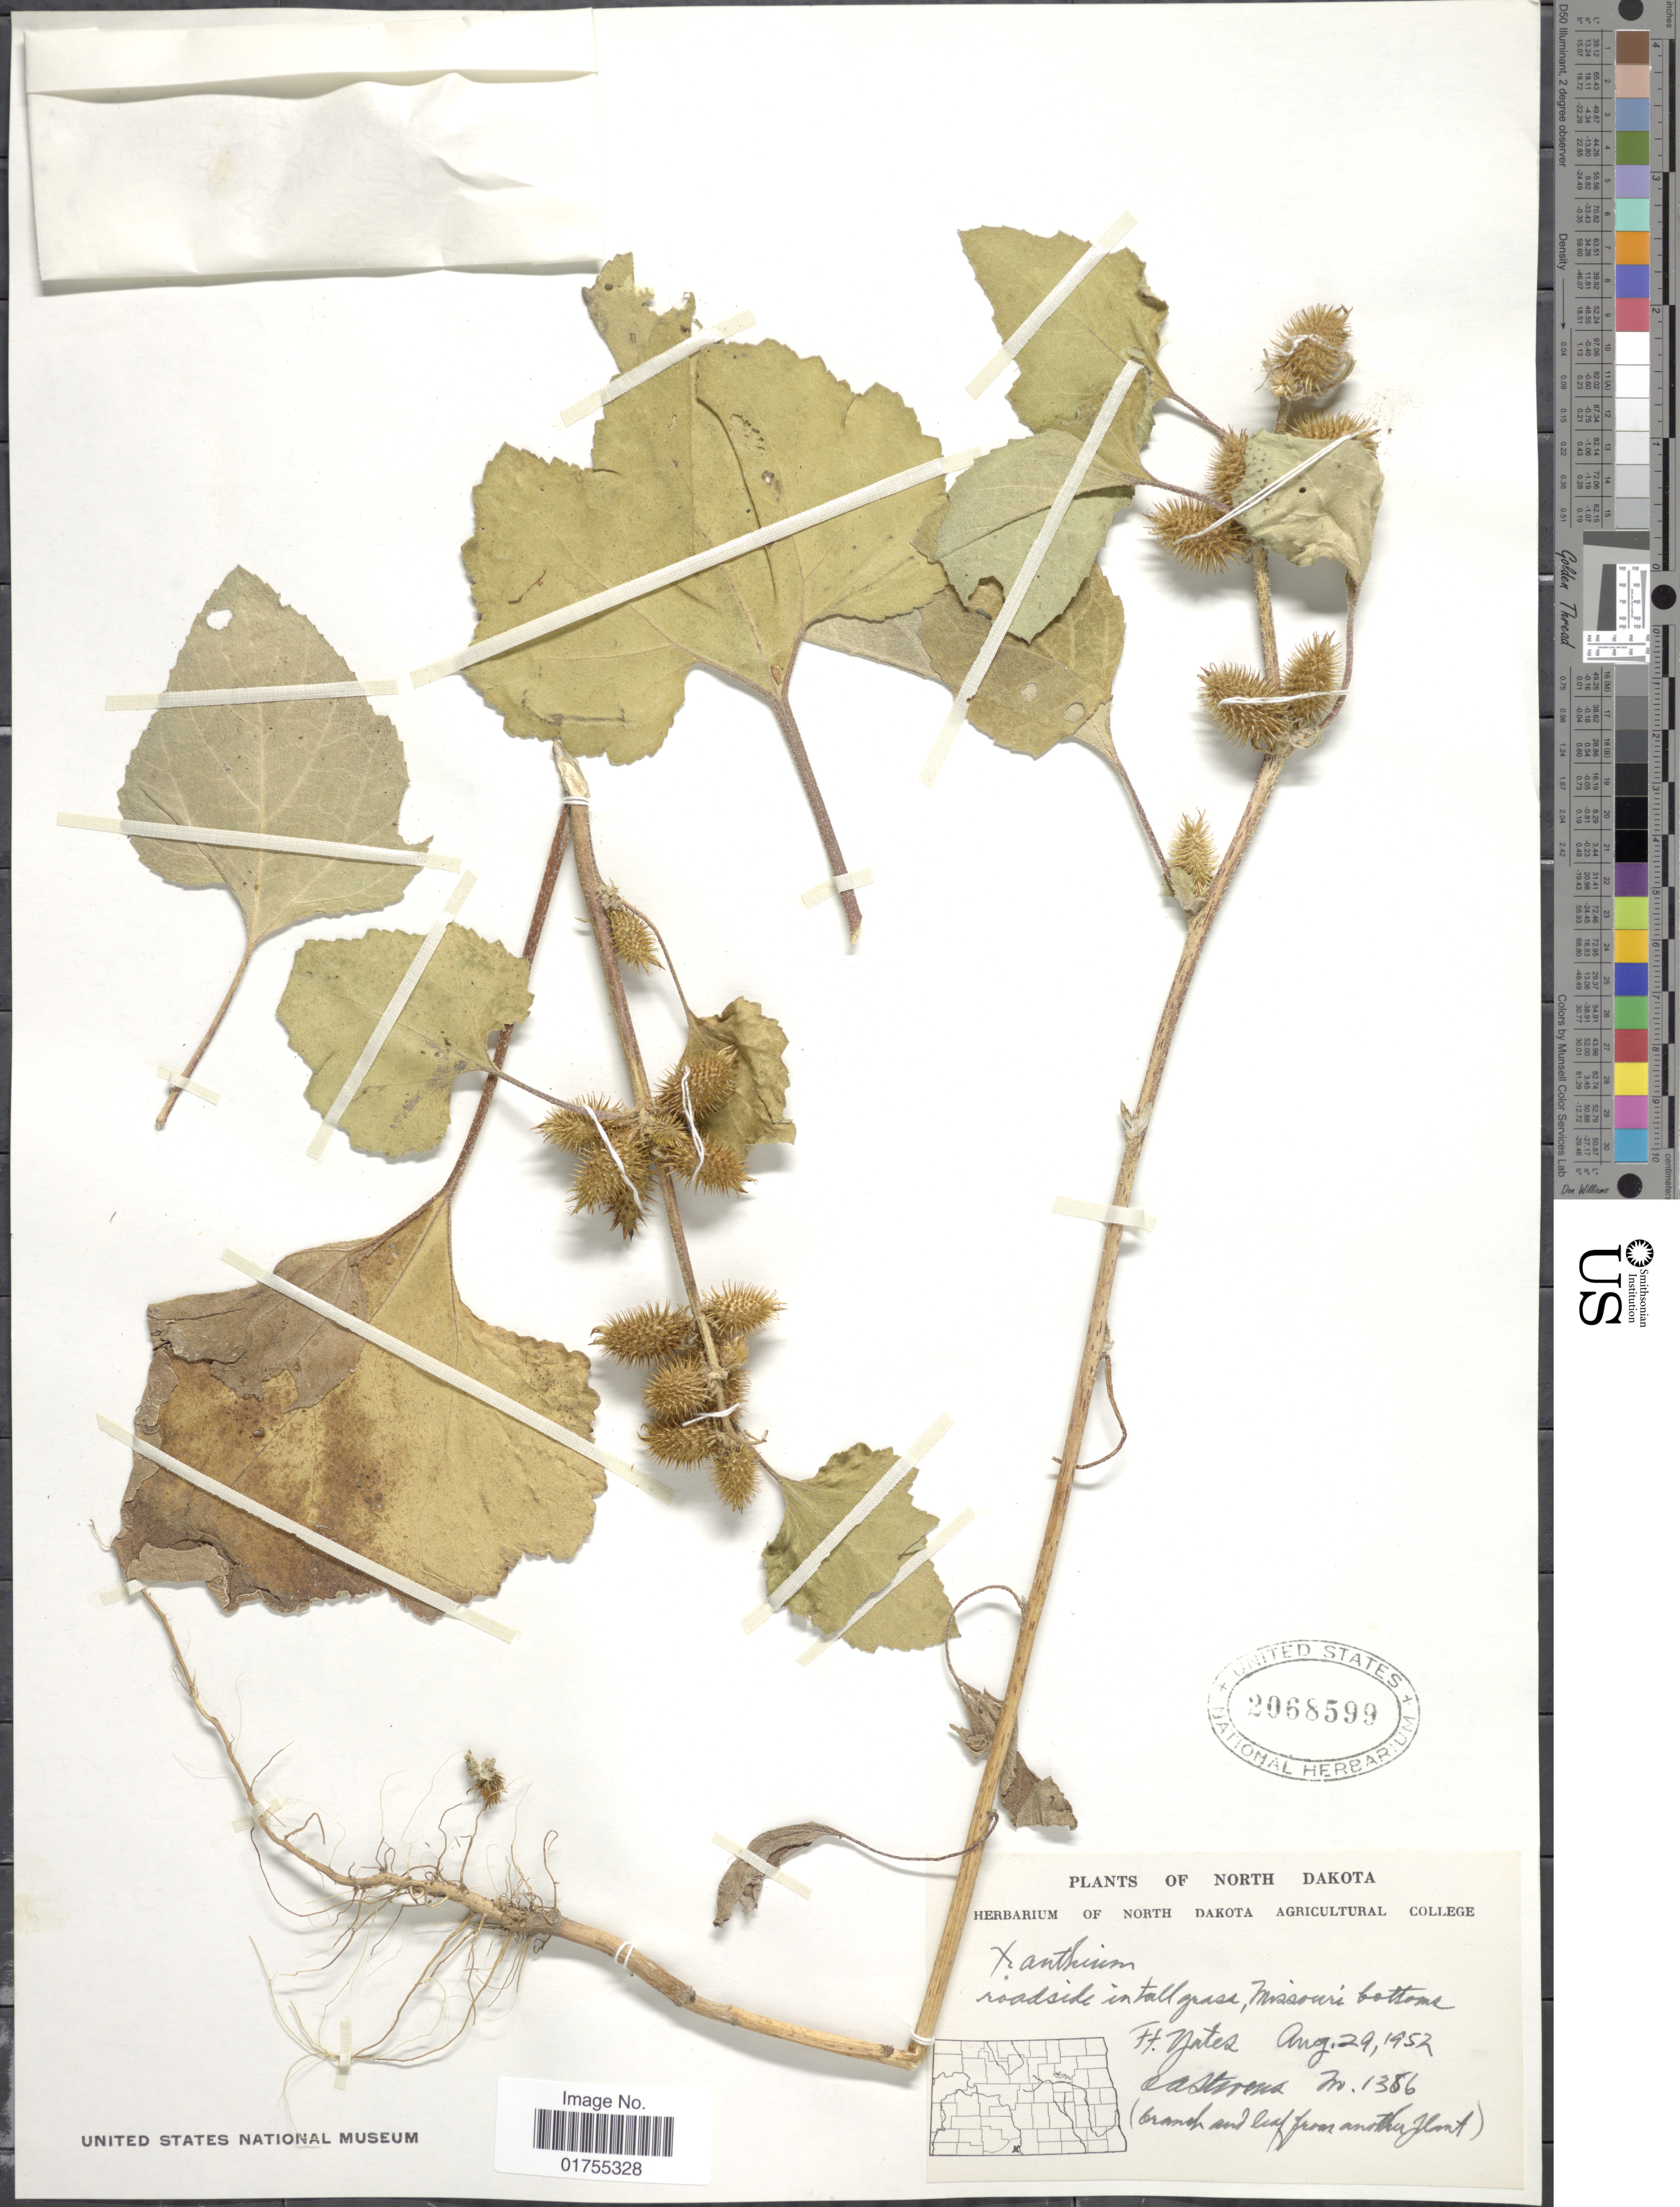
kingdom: Plantae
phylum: Tracheophyta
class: Magnoliopsida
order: Asterales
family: Asteraceae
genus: Xanthium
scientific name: Xanthium strumarium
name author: L.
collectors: F. C. Gates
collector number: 1386*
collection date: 1952-08-29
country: United States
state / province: North Dakota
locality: MIssouri bottoms, Ft. Yates.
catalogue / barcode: US 2068599